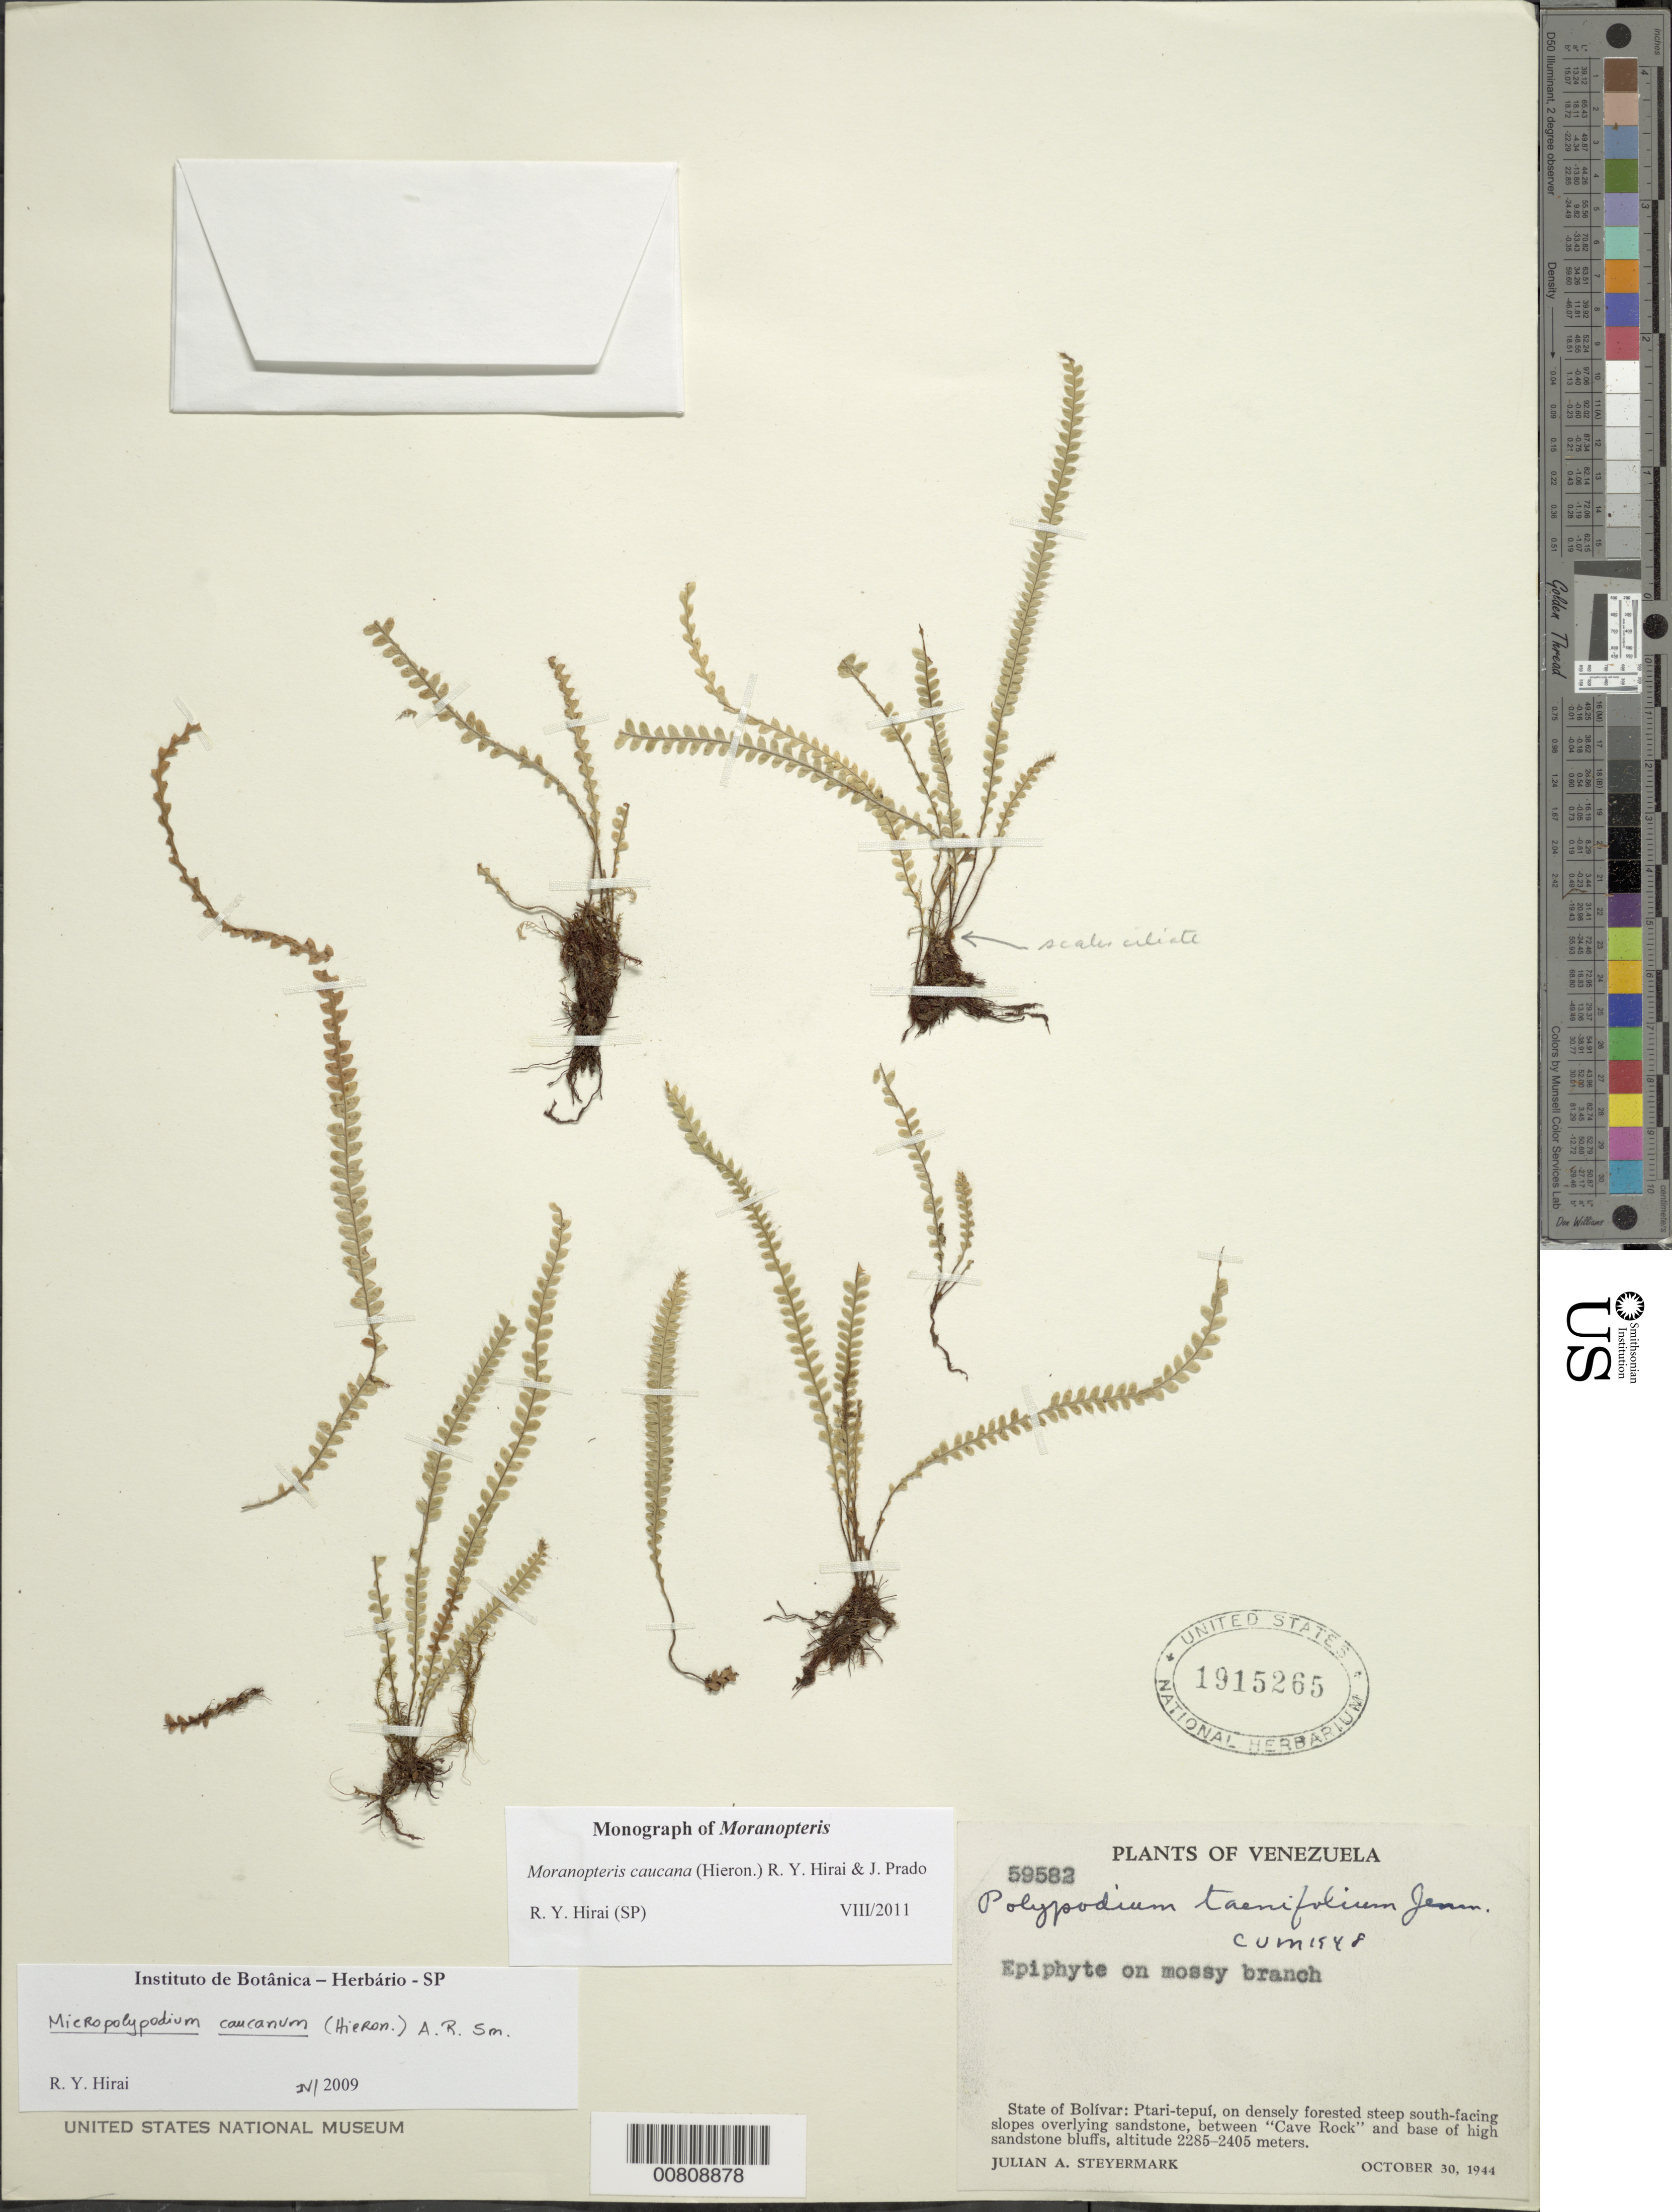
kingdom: Plantae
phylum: Tracheophyta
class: Polypodiopsida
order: Polypodiales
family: Polypodiaceae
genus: Moranopteris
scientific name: Moranopteris caucana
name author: (Hieron.) R. Y. Hirai & J. Prado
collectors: J. Steyermark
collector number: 59582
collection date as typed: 30-Oct-44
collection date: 1944-10-30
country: Venezuela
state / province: Bolívar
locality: Ptari-tepuí, between "Cave Rock" and base of high sandstone bluffs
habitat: Densely forested steep slopes overlying sandstone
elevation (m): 2285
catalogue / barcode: US 1915265